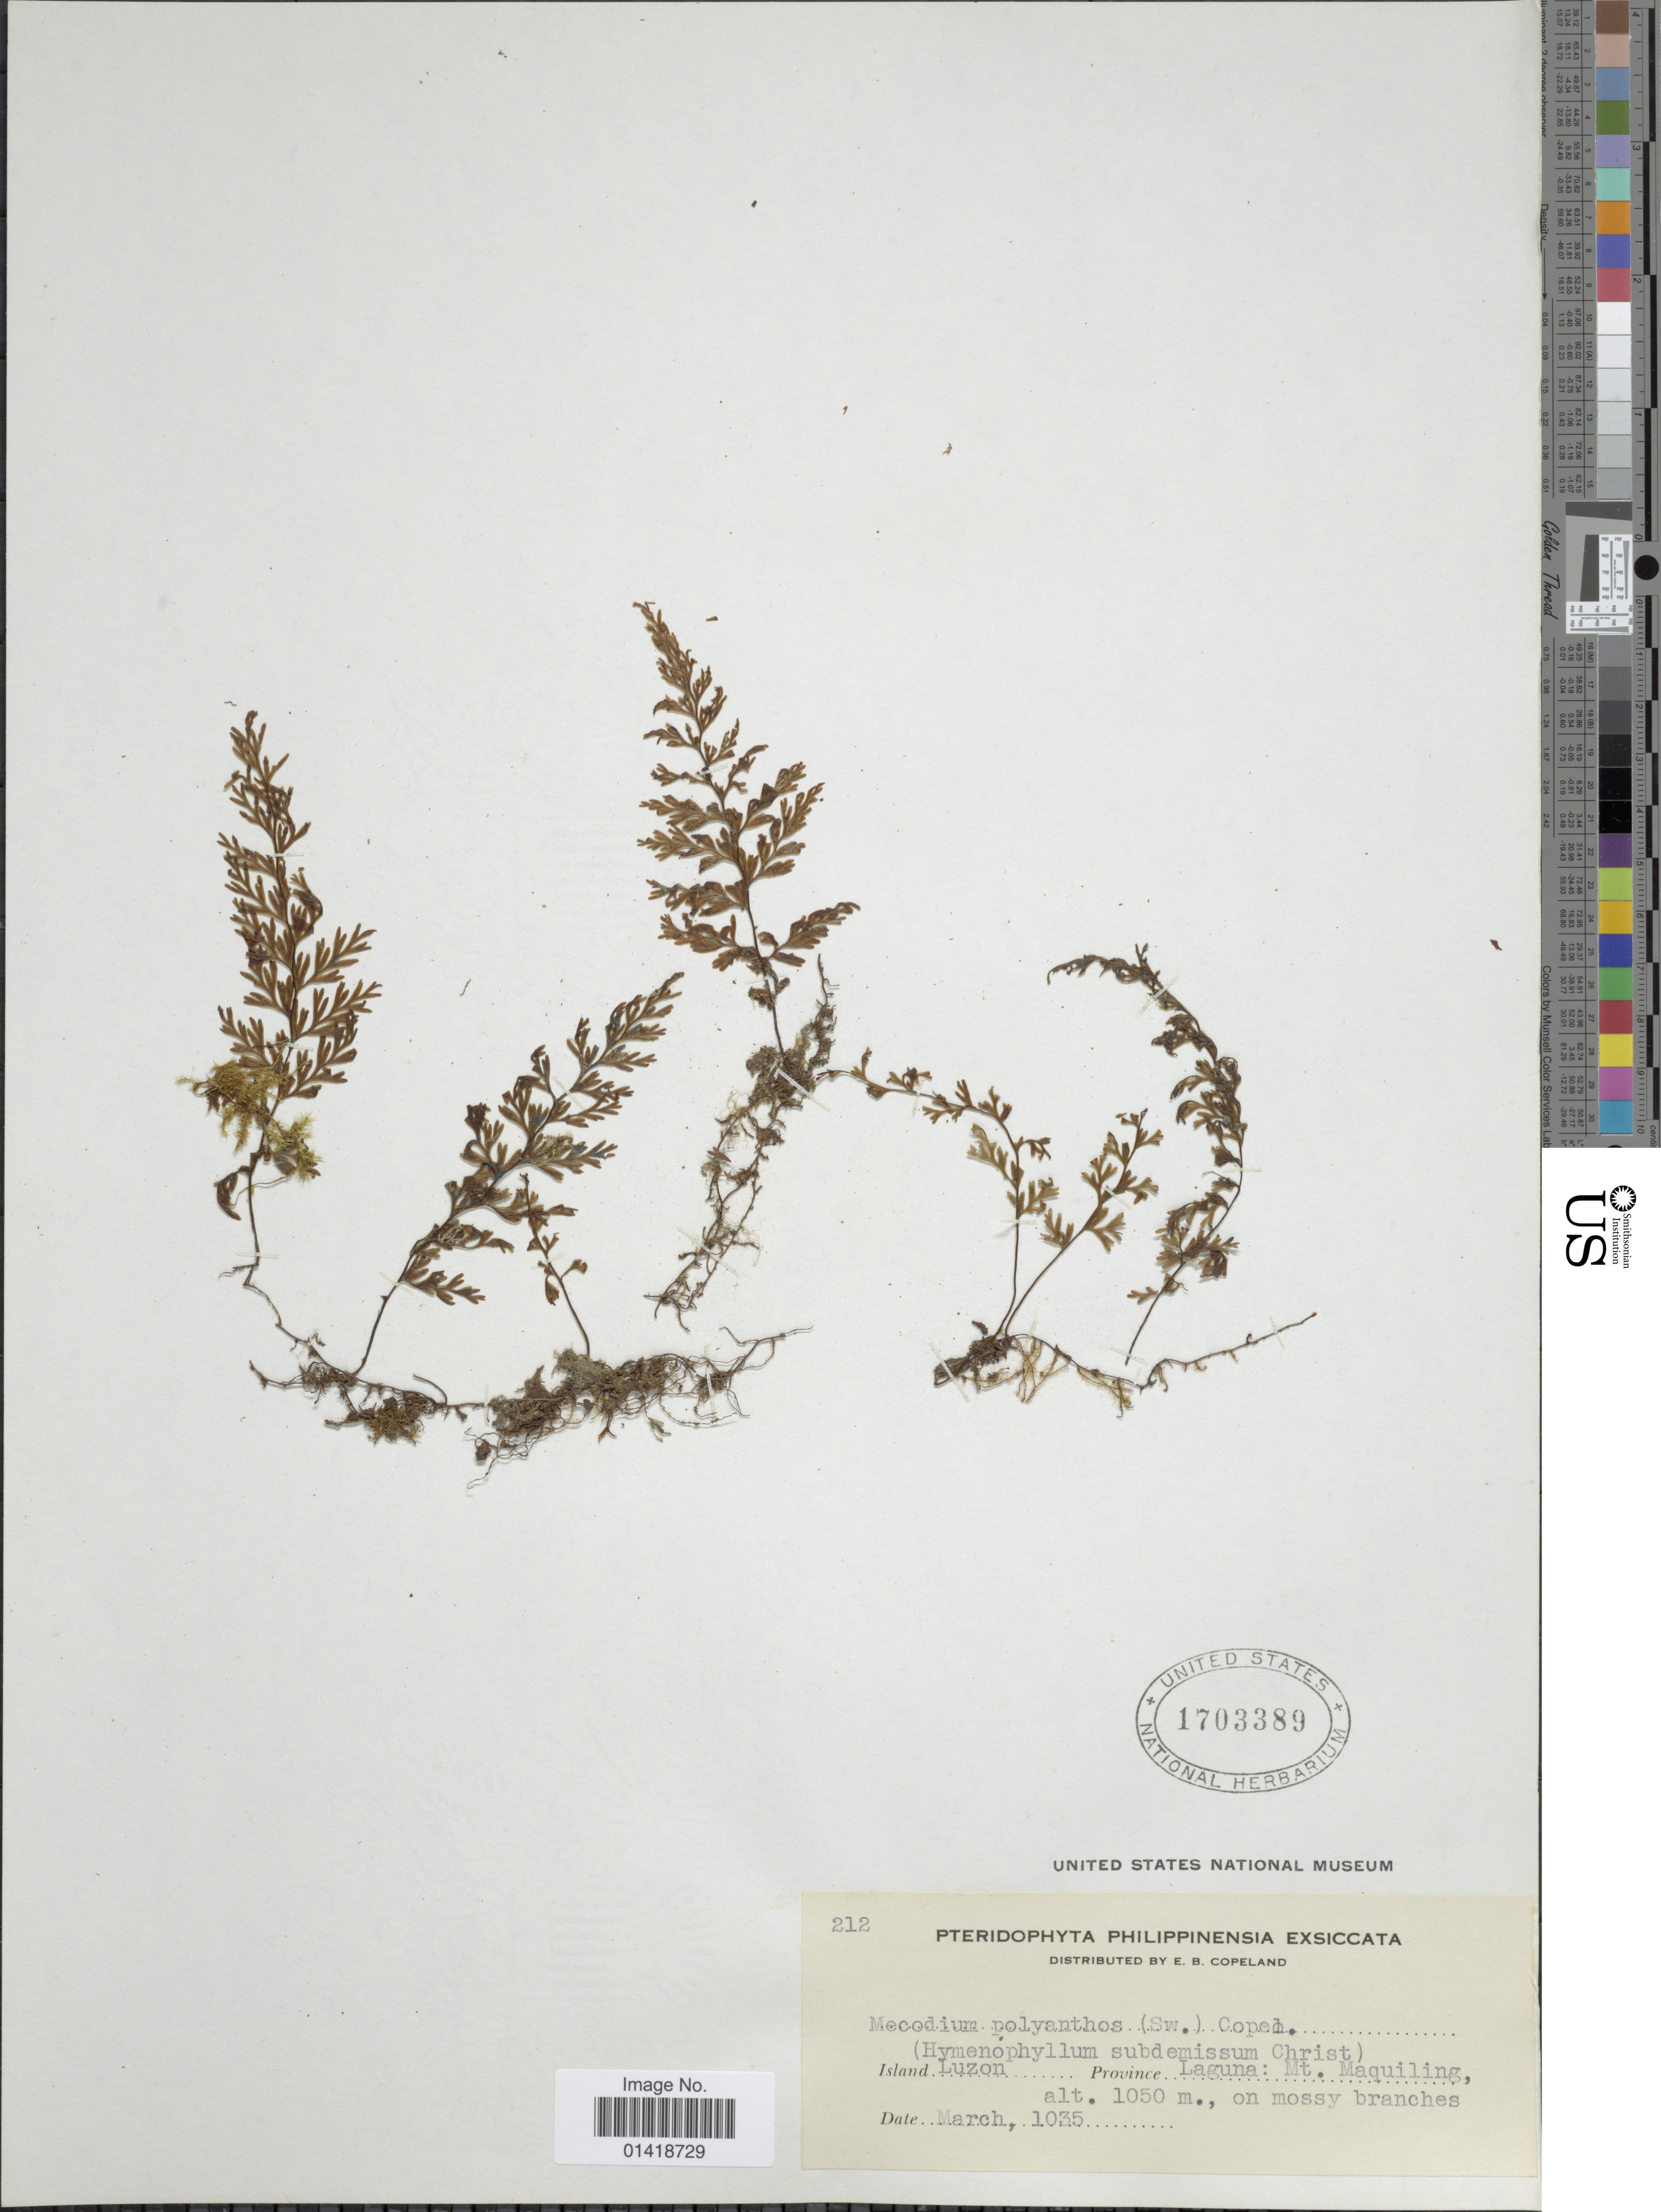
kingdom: Plantae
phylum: Tracheophyta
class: Polypodiopsida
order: Hymenophyllales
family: Hymenophyllaceae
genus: Hymenophyllum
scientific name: Hymenophyllum polyanthos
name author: (Sw.) Sw.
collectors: E. B. Copeland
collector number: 1035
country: Philippines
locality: Pteridophyte Philippinensia. Luzon. Province Laguna: Mt. Maquiling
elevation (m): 1050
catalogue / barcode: US 1703389